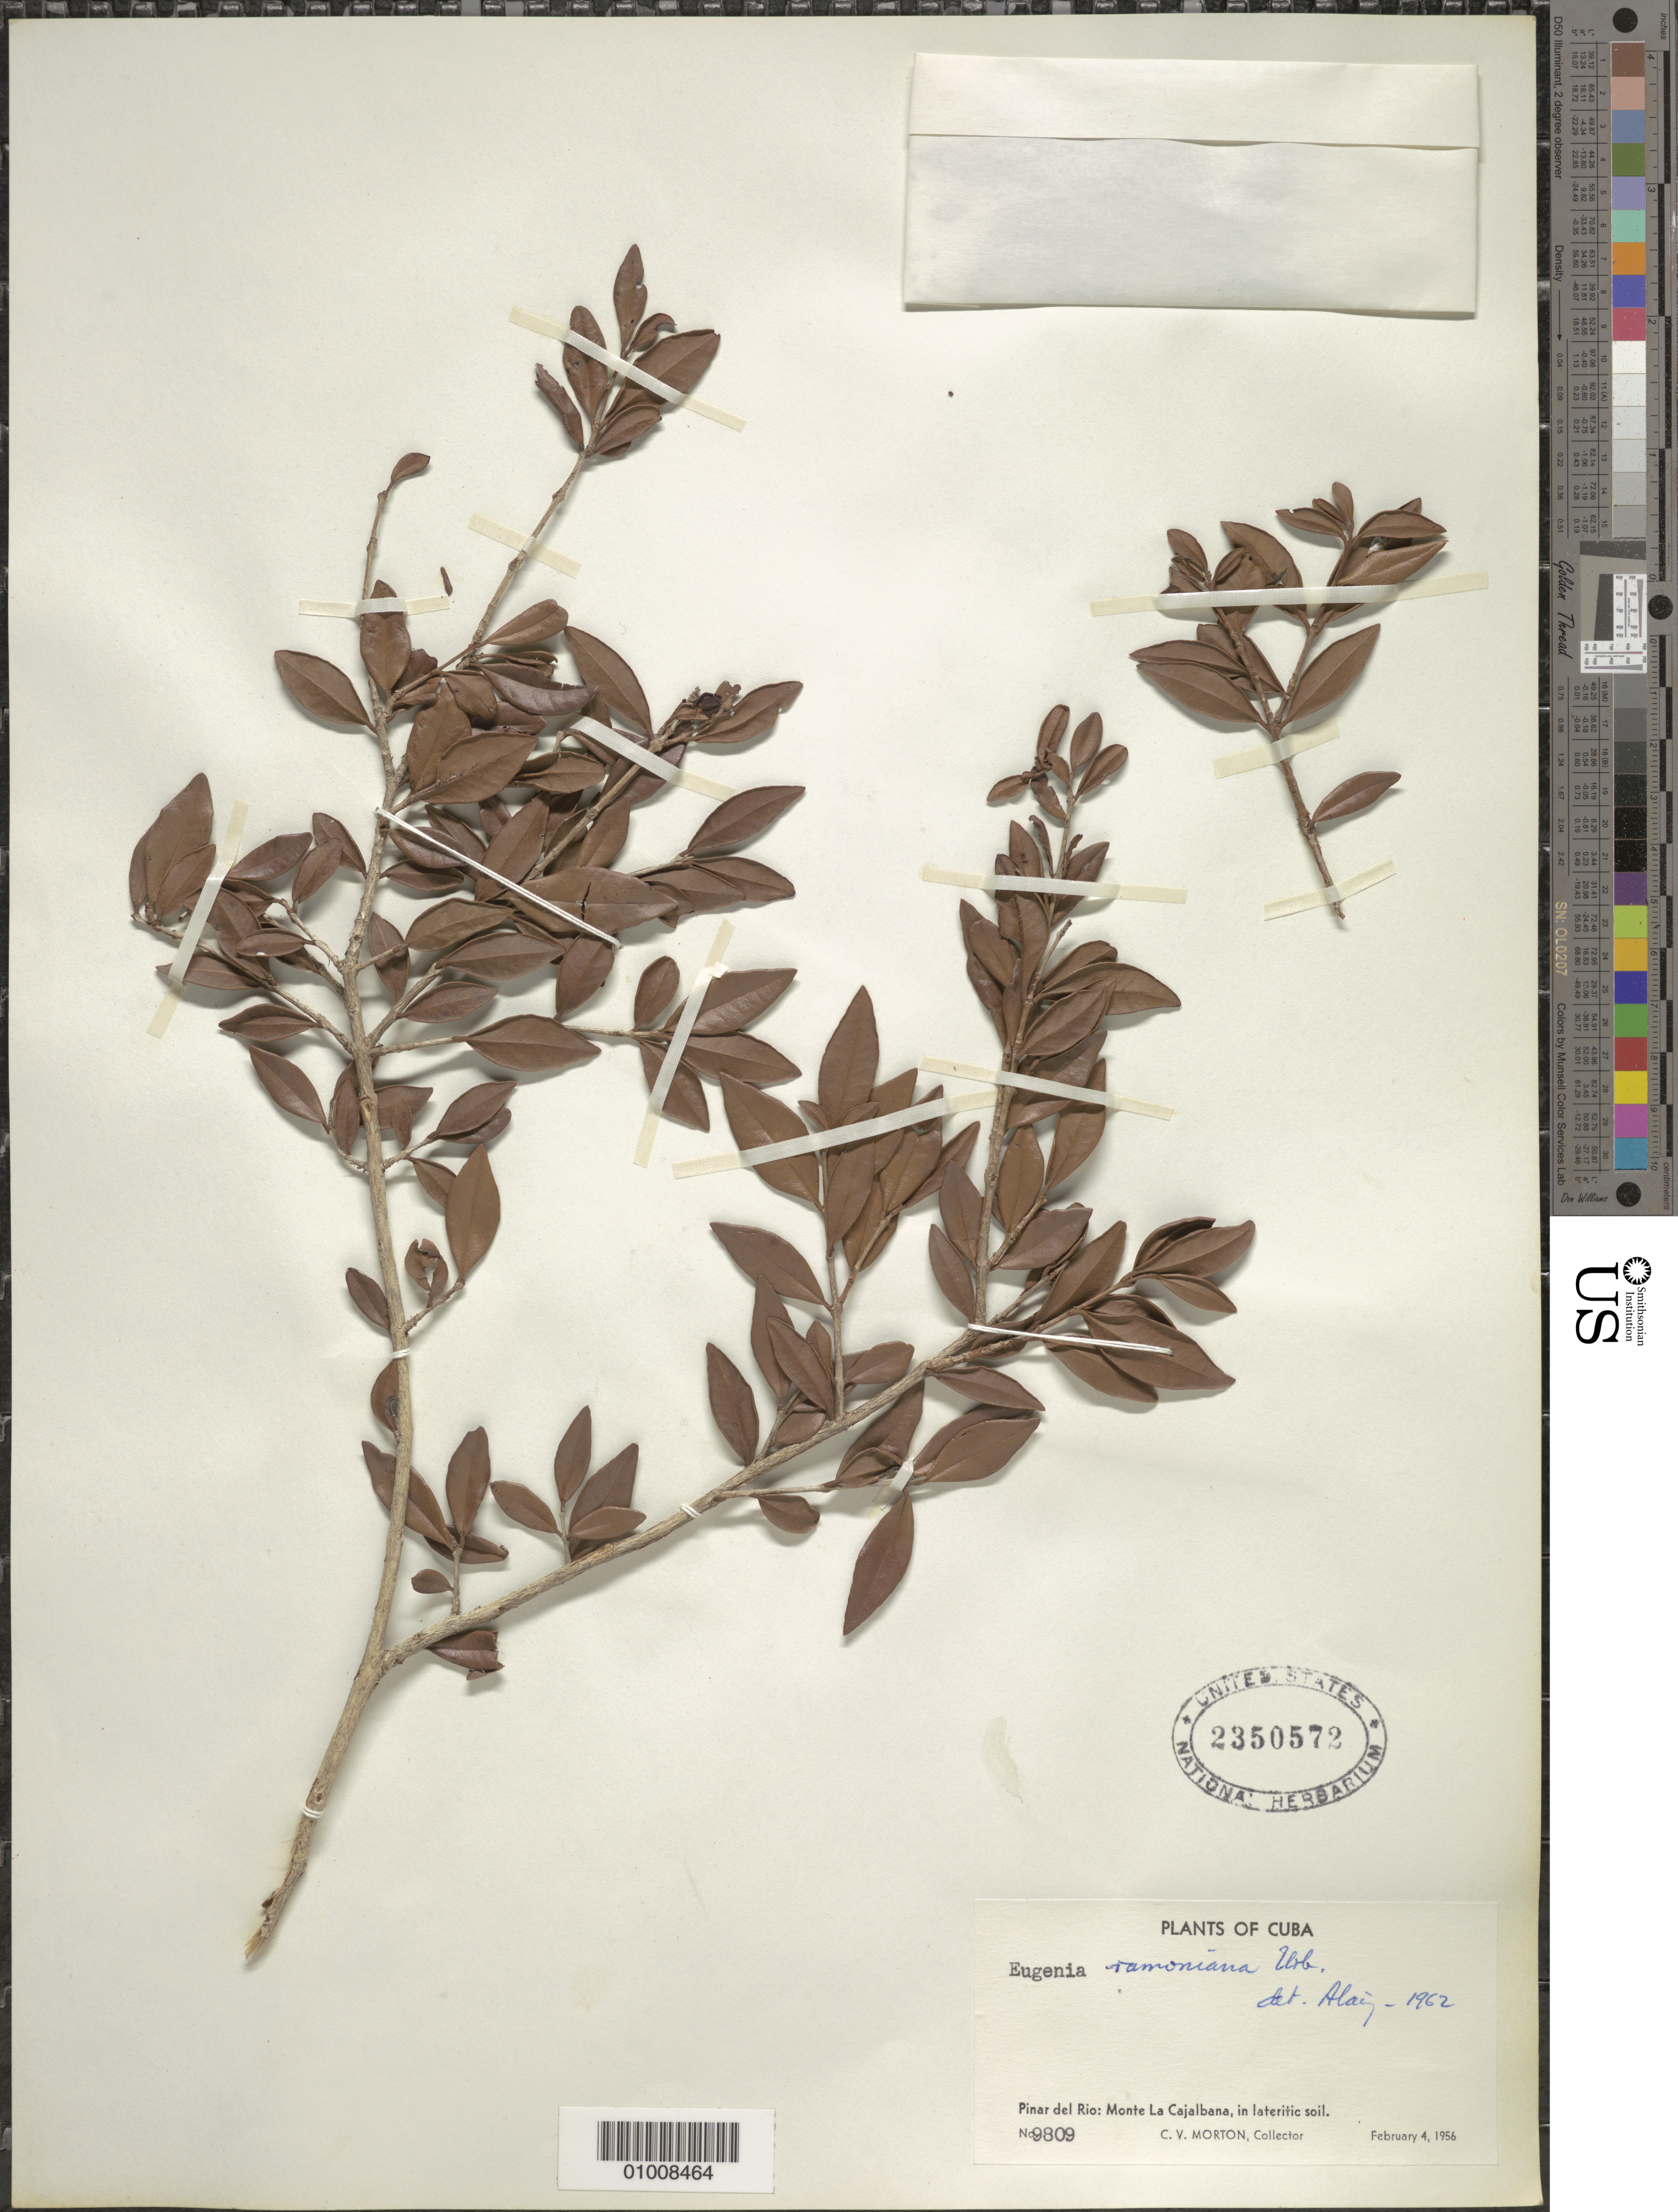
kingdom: Plantae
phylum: Tracheophyta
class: Magnoliopsida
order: Myrtales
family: Myrtaceae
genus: Eugenia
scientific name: Eugenia ramoniana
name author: Urb.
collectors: C. V. Morton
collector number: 9809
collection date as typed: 04 Feb 1956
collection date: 1956-02-04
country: Cuba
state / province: Pinar del Rio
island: Cuba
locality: Monte La Cajalbana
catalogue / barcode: US 2350572